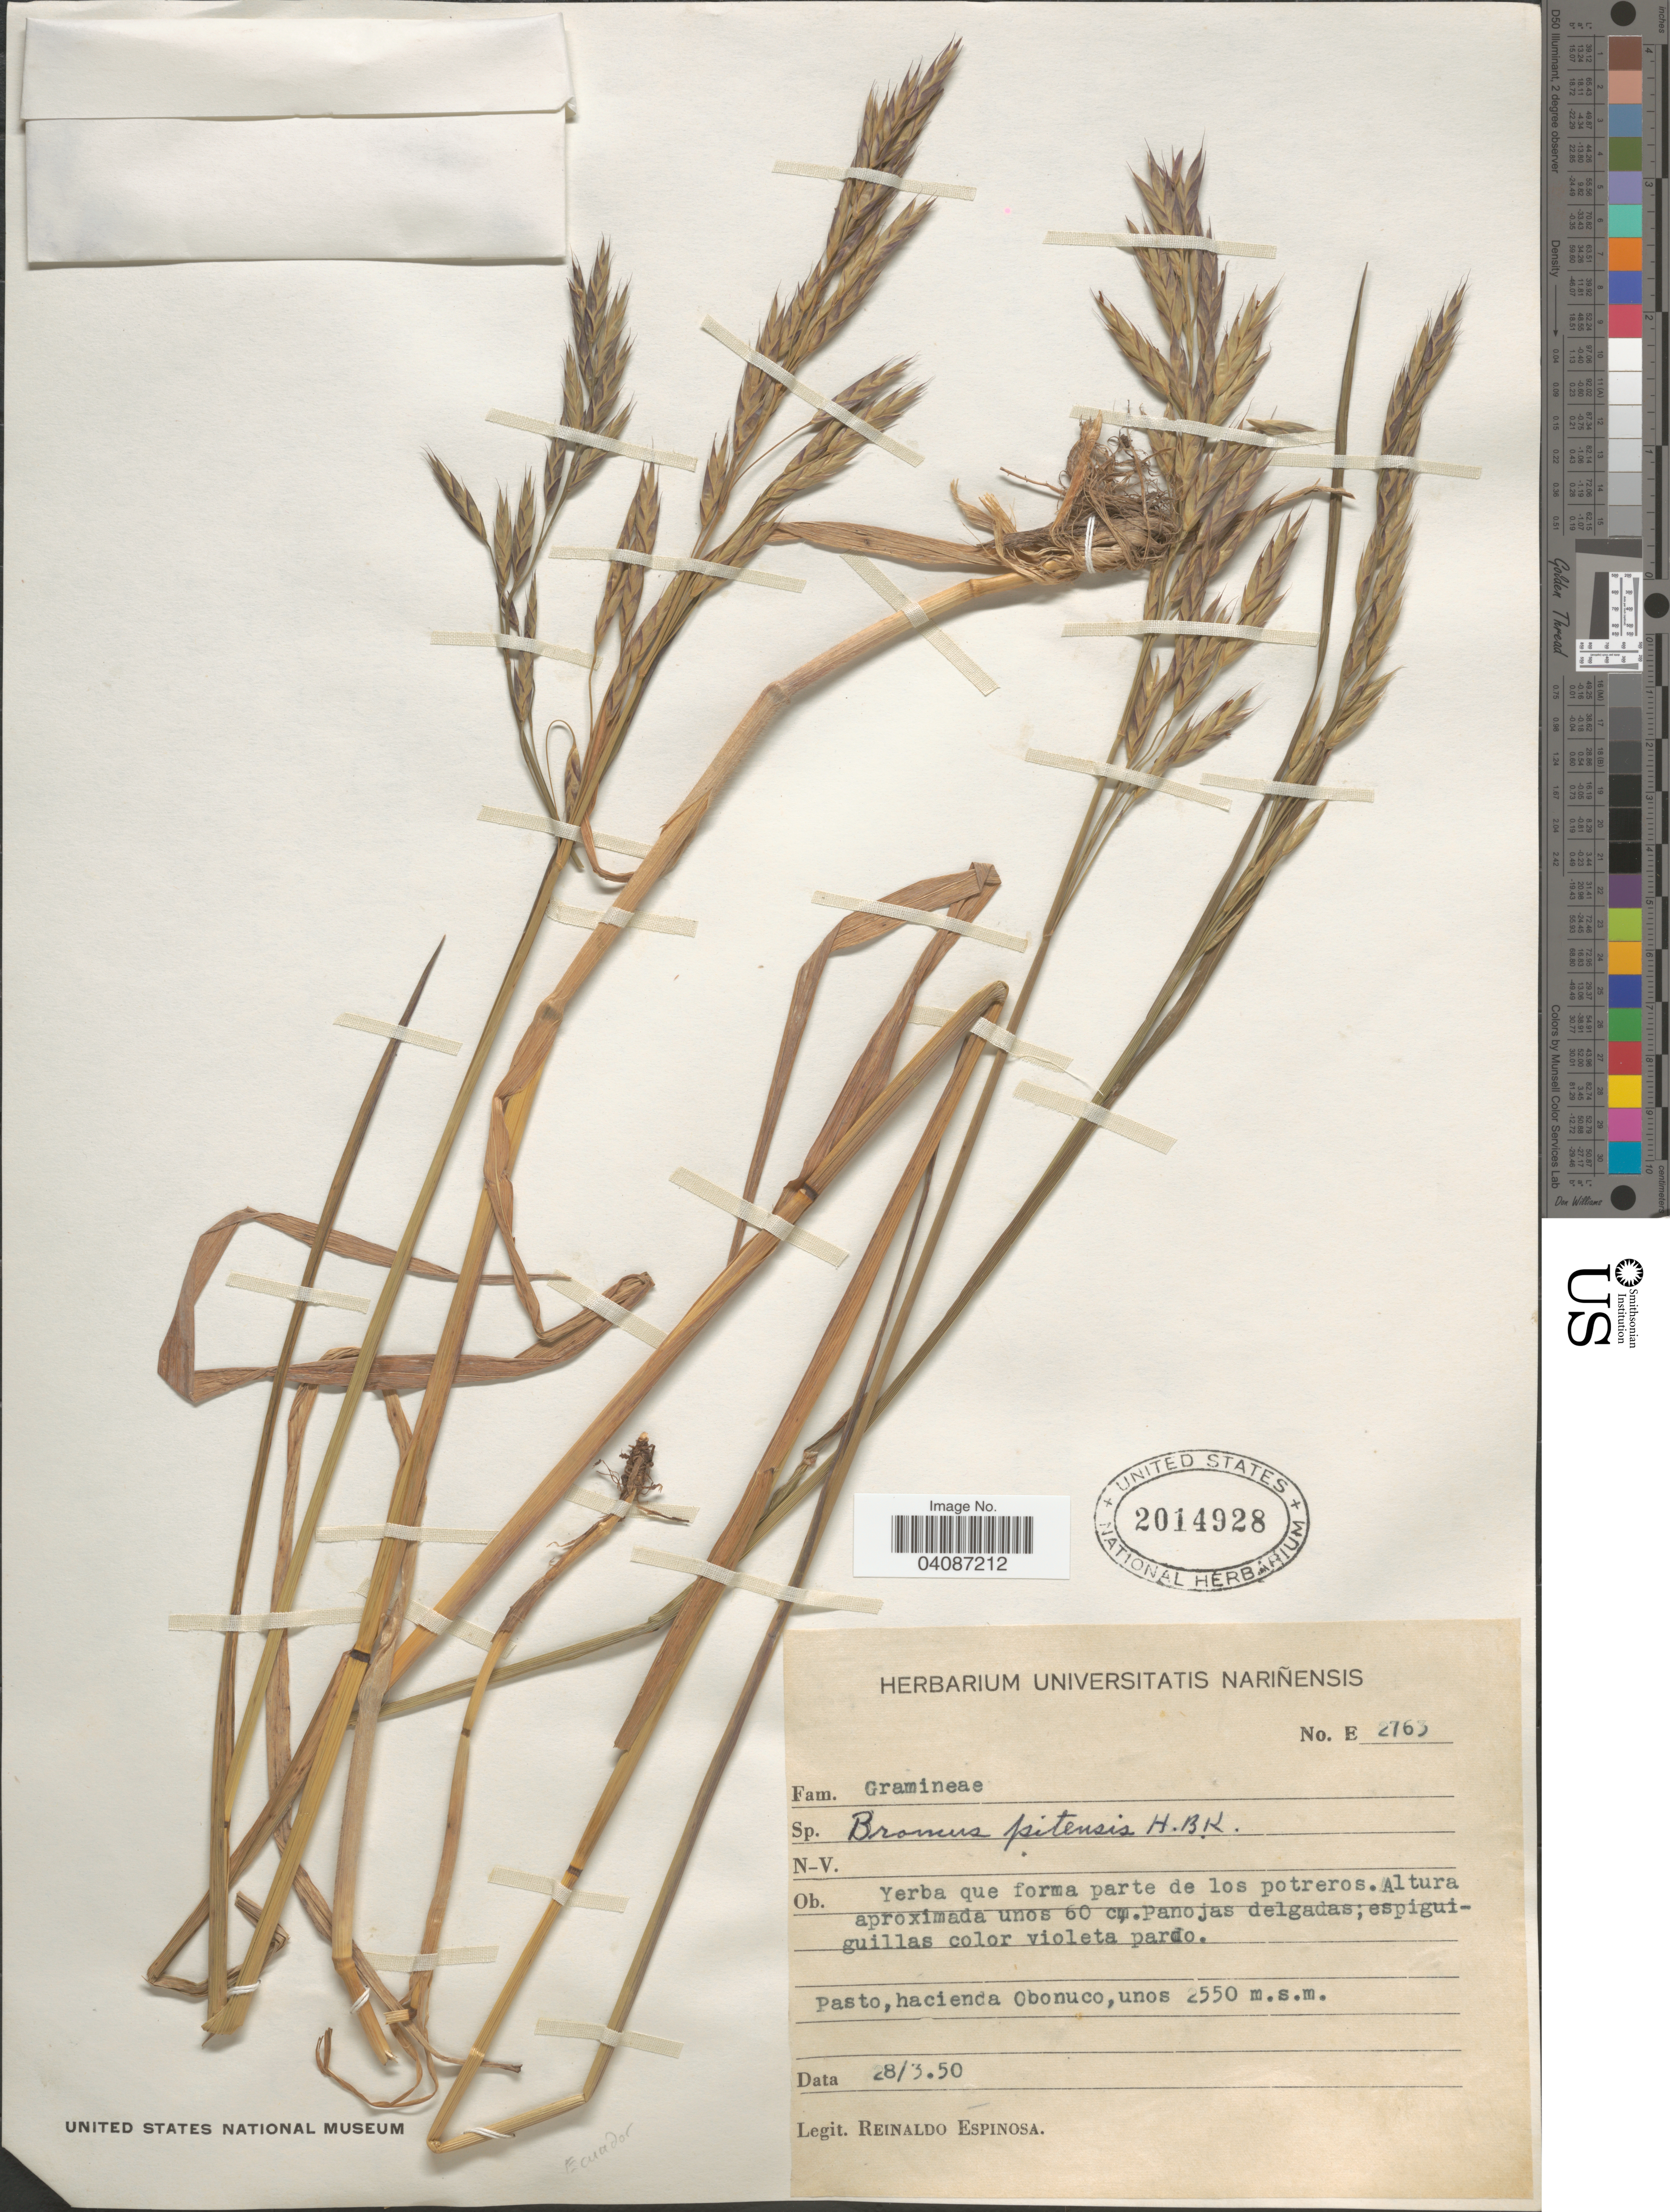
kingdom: Plantae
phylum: Tracheophyta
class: Liliopsida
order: Poales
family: Poaceae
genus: Bromus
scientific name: Bromus pitensis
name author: Kunth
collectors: R. Espinosa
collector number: E2763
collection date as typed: Transcribed d/m/y: 28/3/50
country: Colombia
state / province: Nariño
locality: Pasto,hacienda Obonuco.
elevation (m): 2550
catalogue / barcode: US 2014928